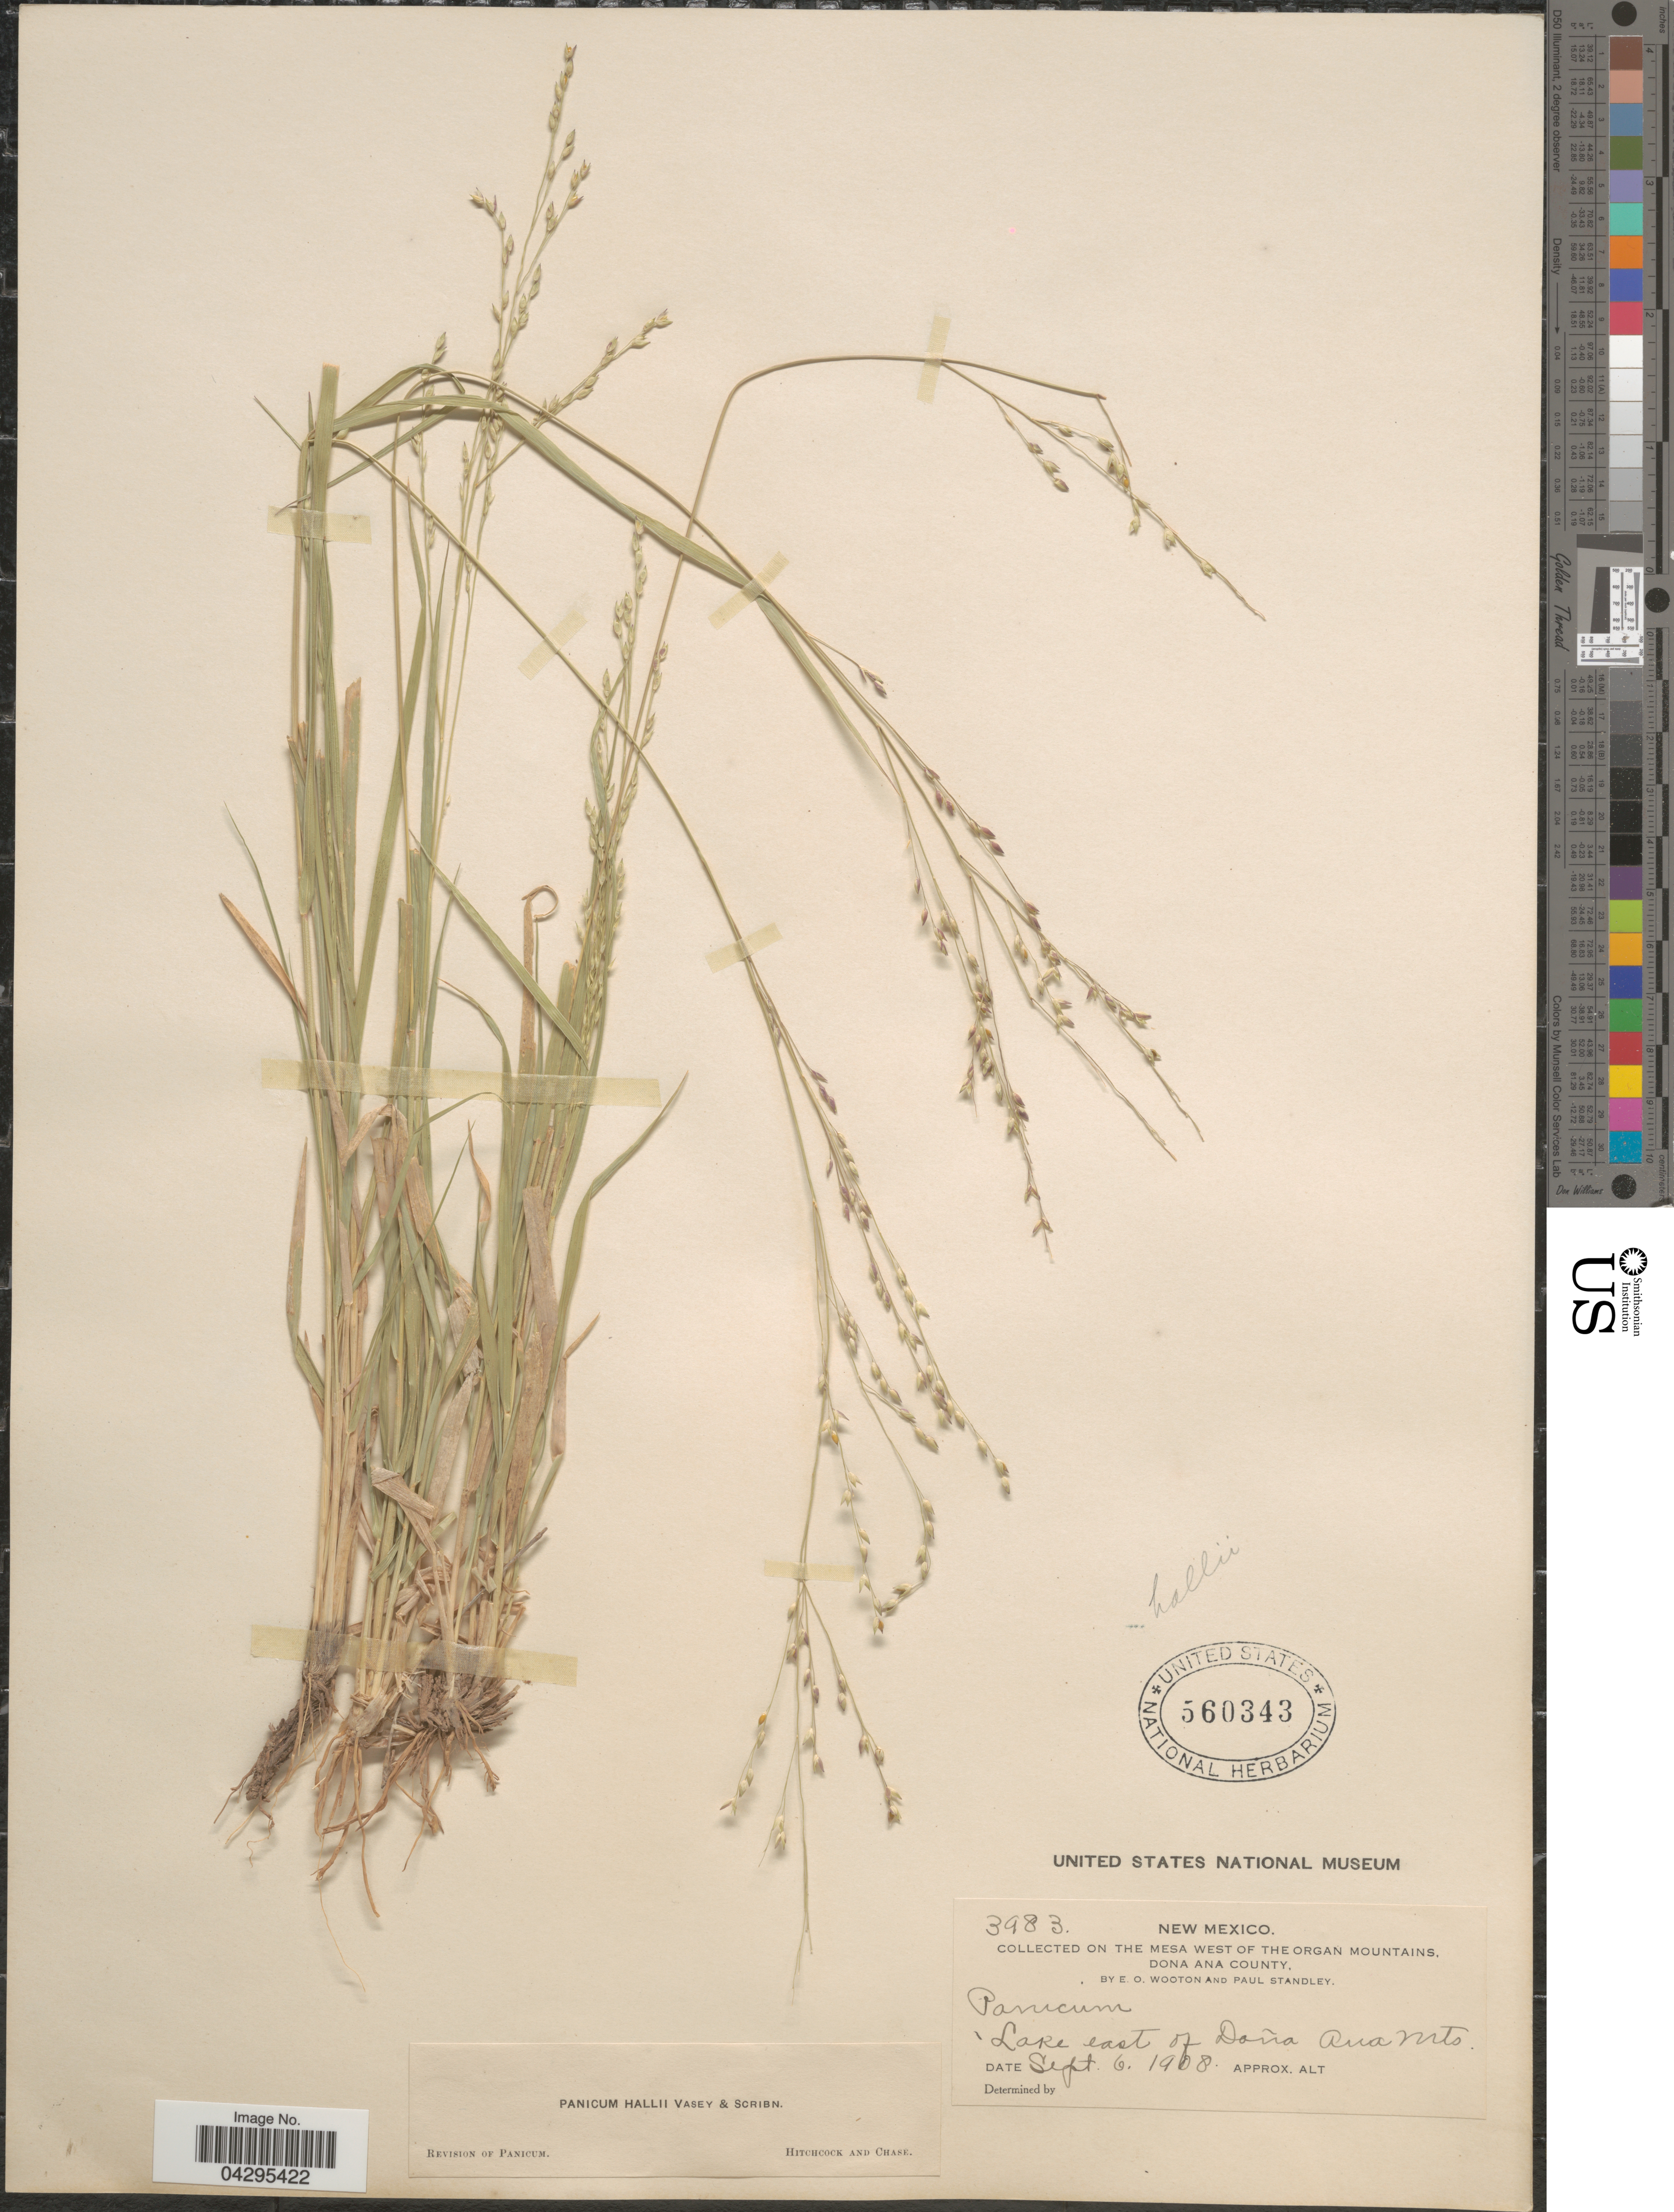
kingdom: Plantae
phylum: Tracheophyta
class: Liliopsida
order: Poales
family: Poaceae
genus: Panicum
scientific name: Panicum hallii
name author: Vasey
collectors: E. O. Wooton & P. C. Standley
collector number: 3983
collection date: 1908-09-06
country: United States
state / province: New Mexico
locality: On The Mesa West Of The Organ Mountains, Dona Ana County. Lake east of Doña Ana Mts.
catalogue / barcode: US 560343